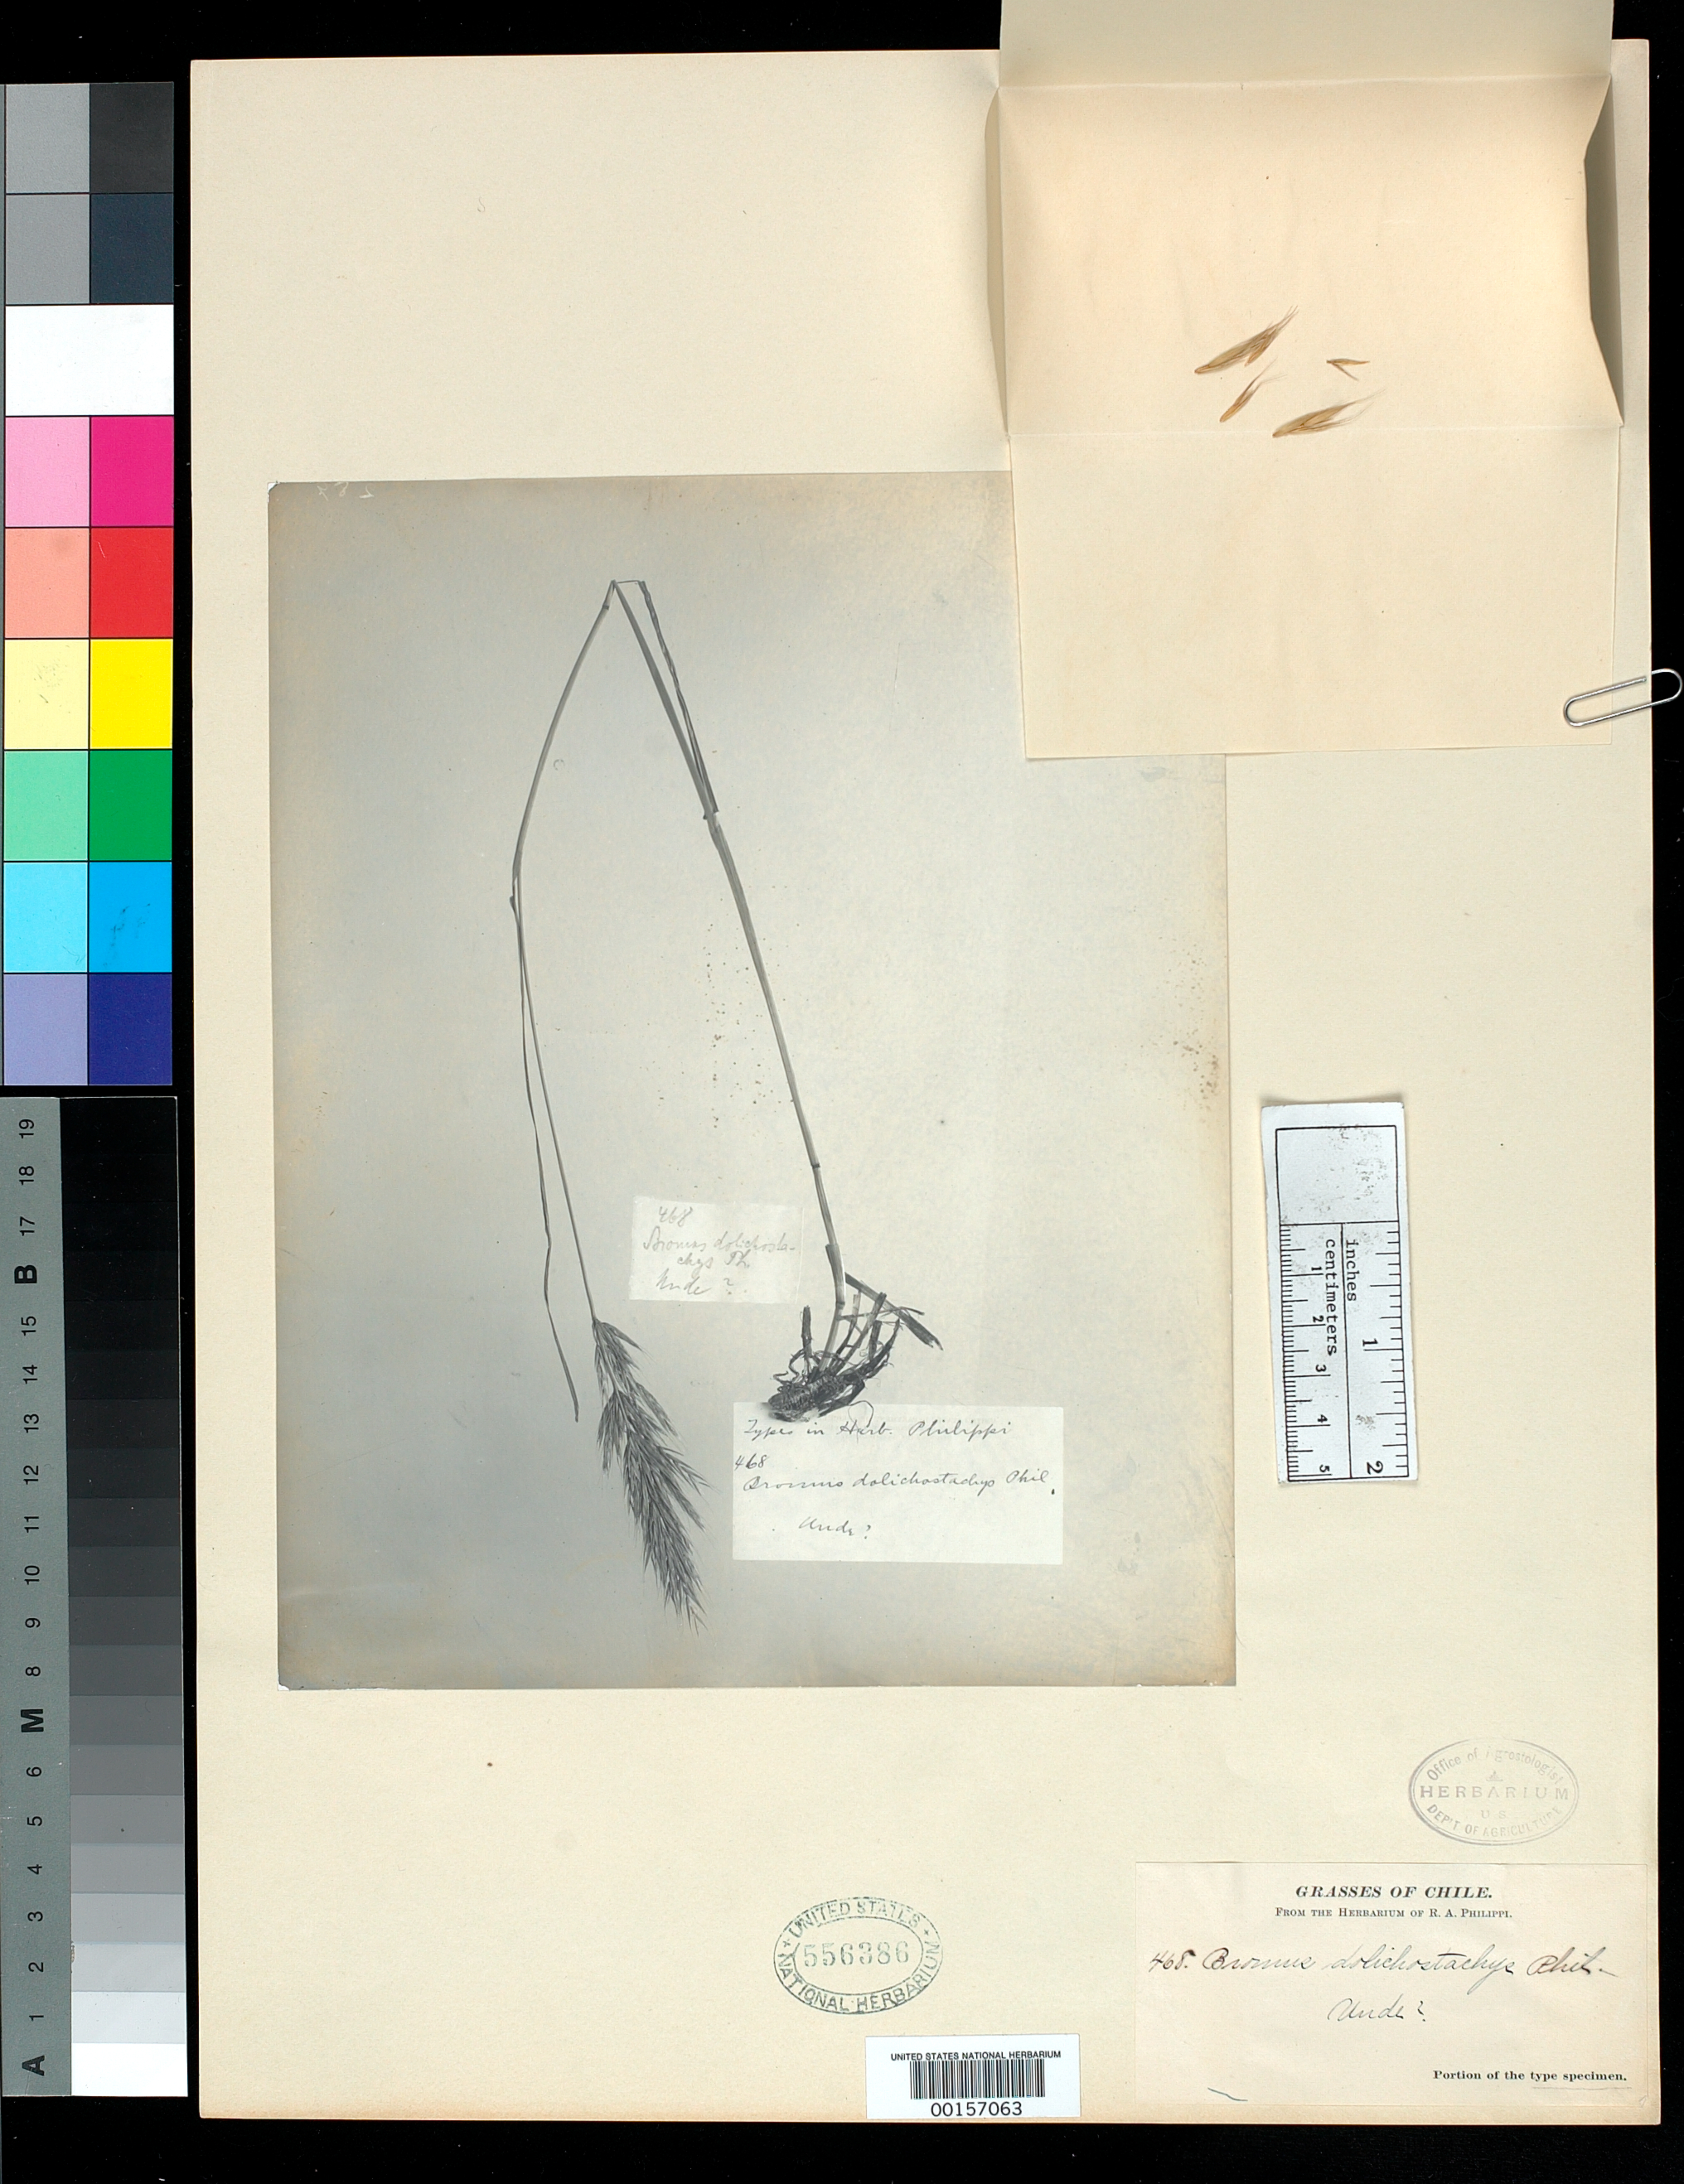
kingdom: Plantae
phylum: Tracheophyta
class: Liliopsida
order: Poales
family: Poaceae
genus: Bromus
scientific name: Bromus dolichostachys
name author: Phil.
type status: Type Fragment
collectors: R. A. Philippi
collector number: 468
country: Chile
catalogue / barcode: US 556386